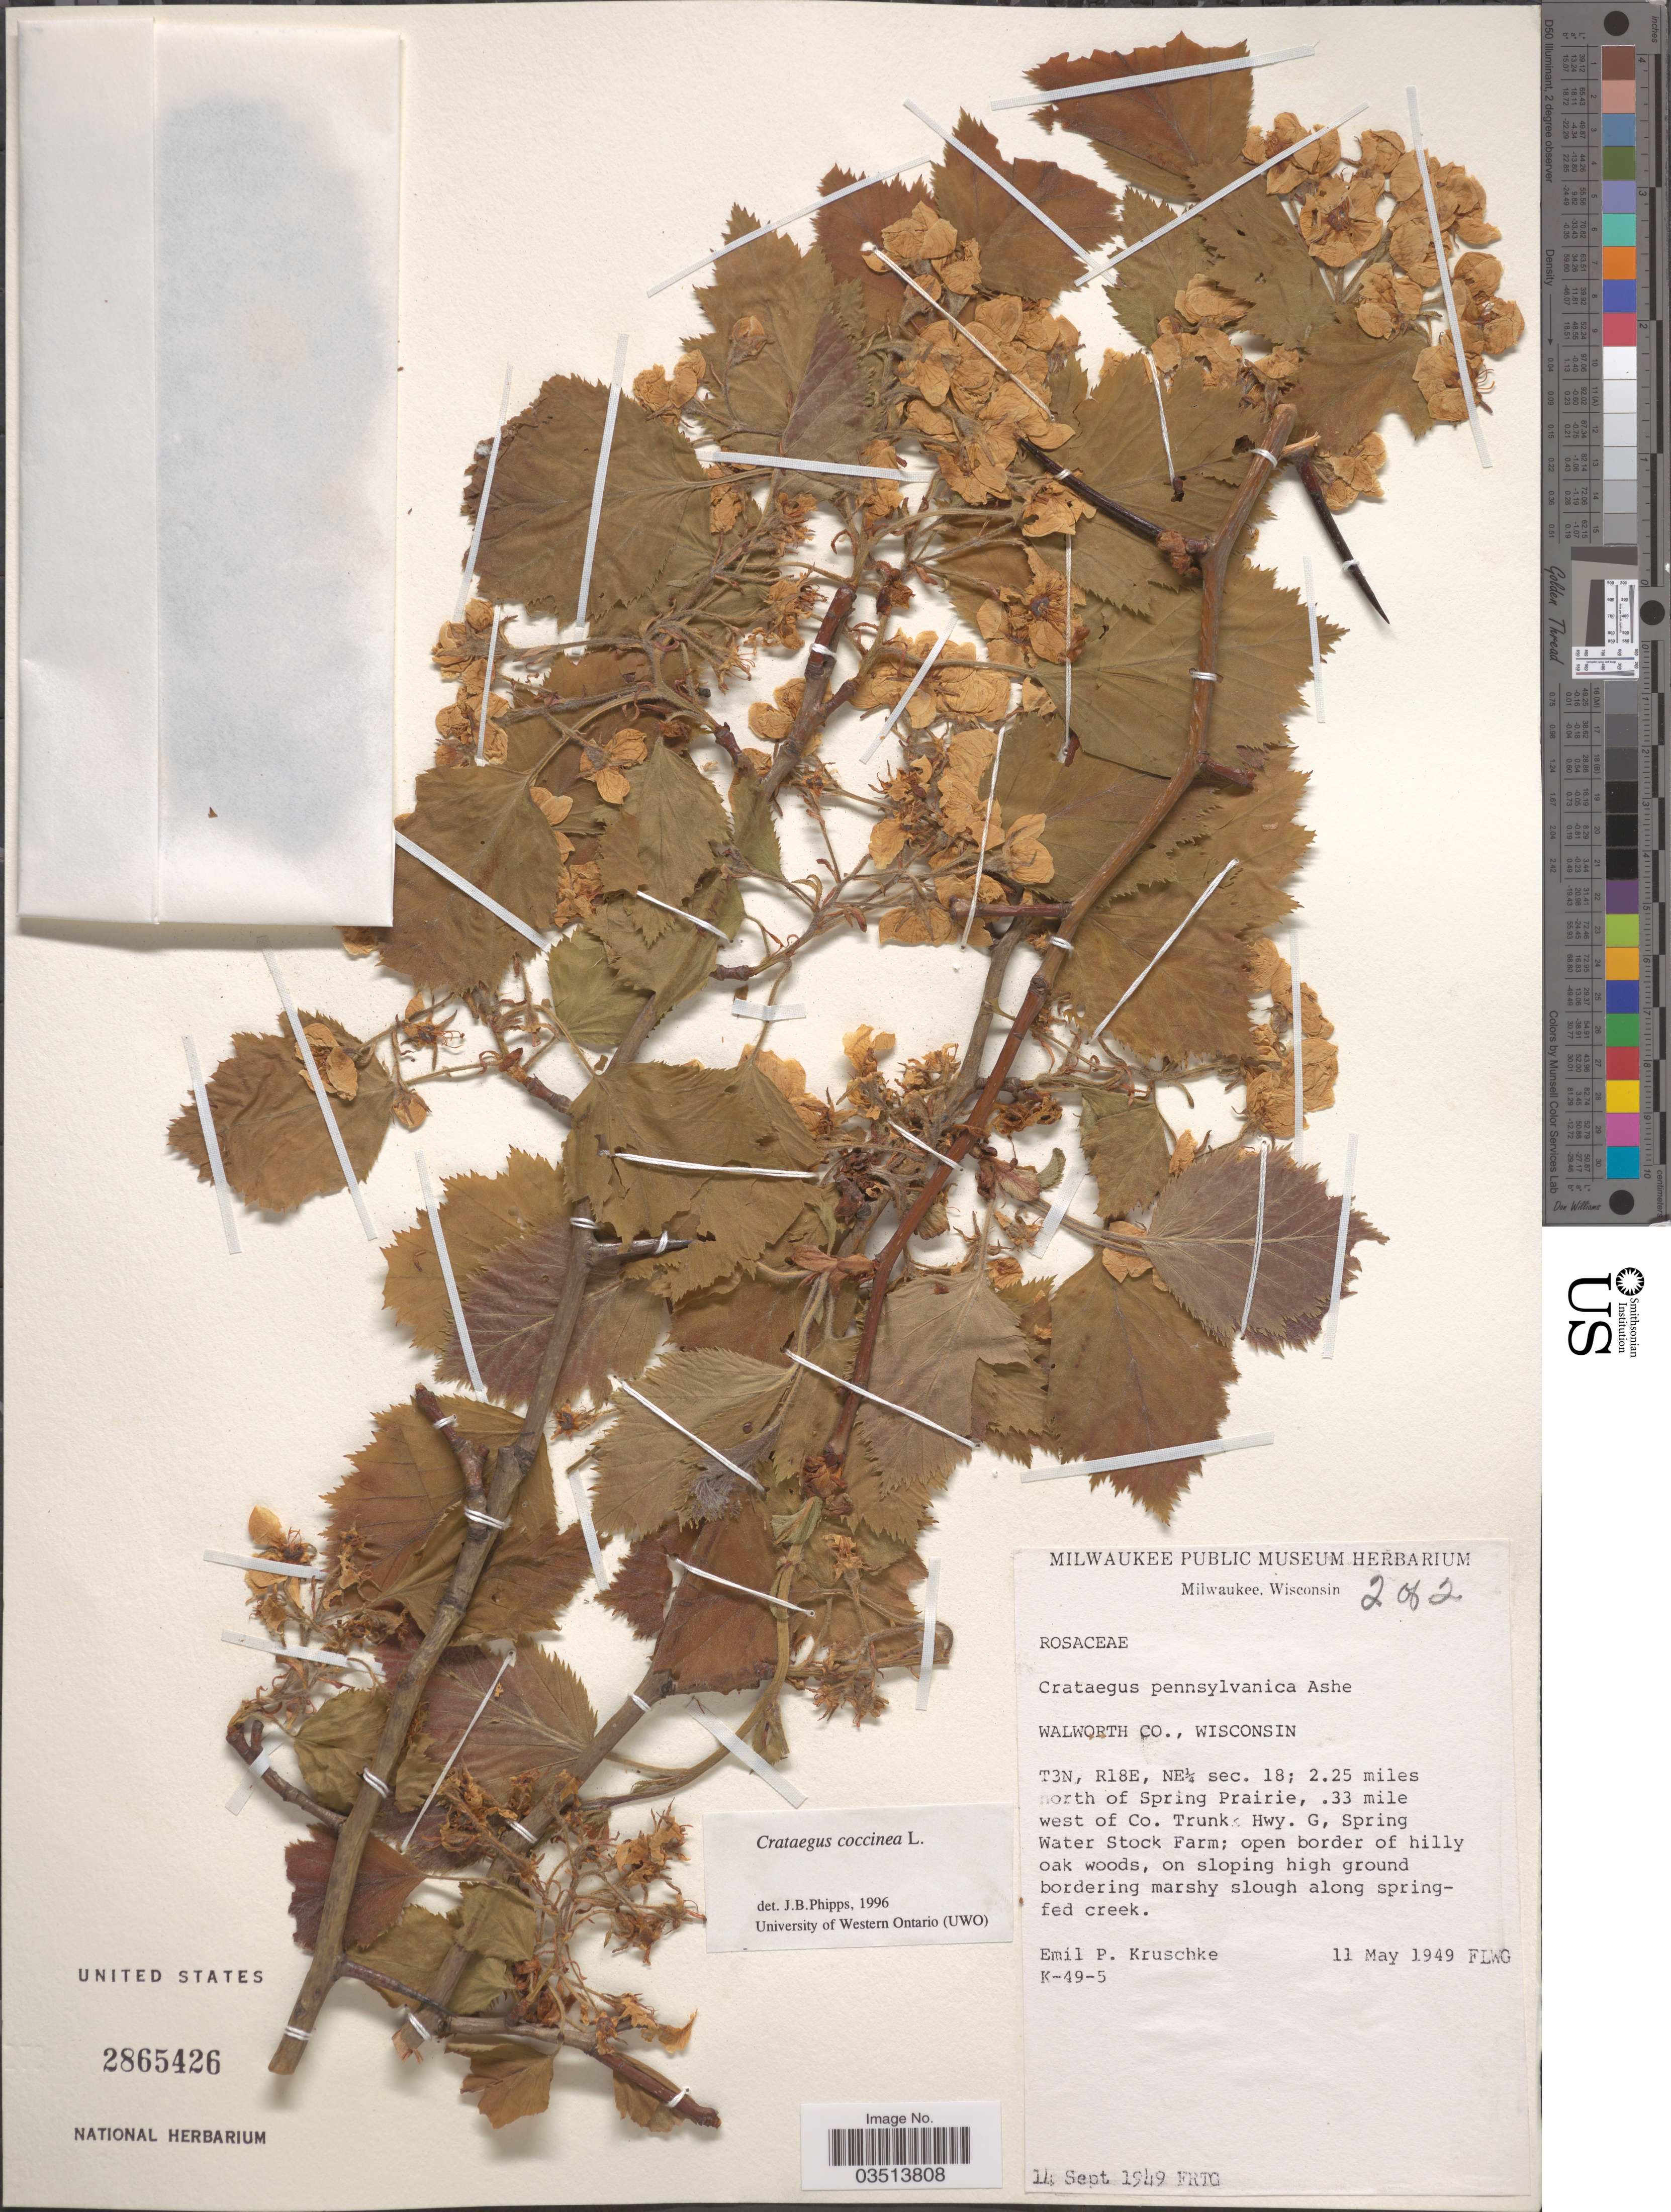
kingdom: Plantae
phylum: Tracheophyta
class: Magnoliopsida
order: Rosales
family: Rosaceae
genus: Crataegus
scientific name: Crataegus coccinea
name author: Ashe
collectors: E. Kruschke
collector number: K-49-5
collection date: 1949-05-11/1949-09-14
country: United States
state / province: Wisconsin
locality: Walworth Co. T3N, R18E, NE¼ sec. 18; 2.25 miles north of Spring Prairie, .33 mile west of Co. Trunk Hwy. G, Spring Water Stock Farm.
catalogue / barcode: US 2865426